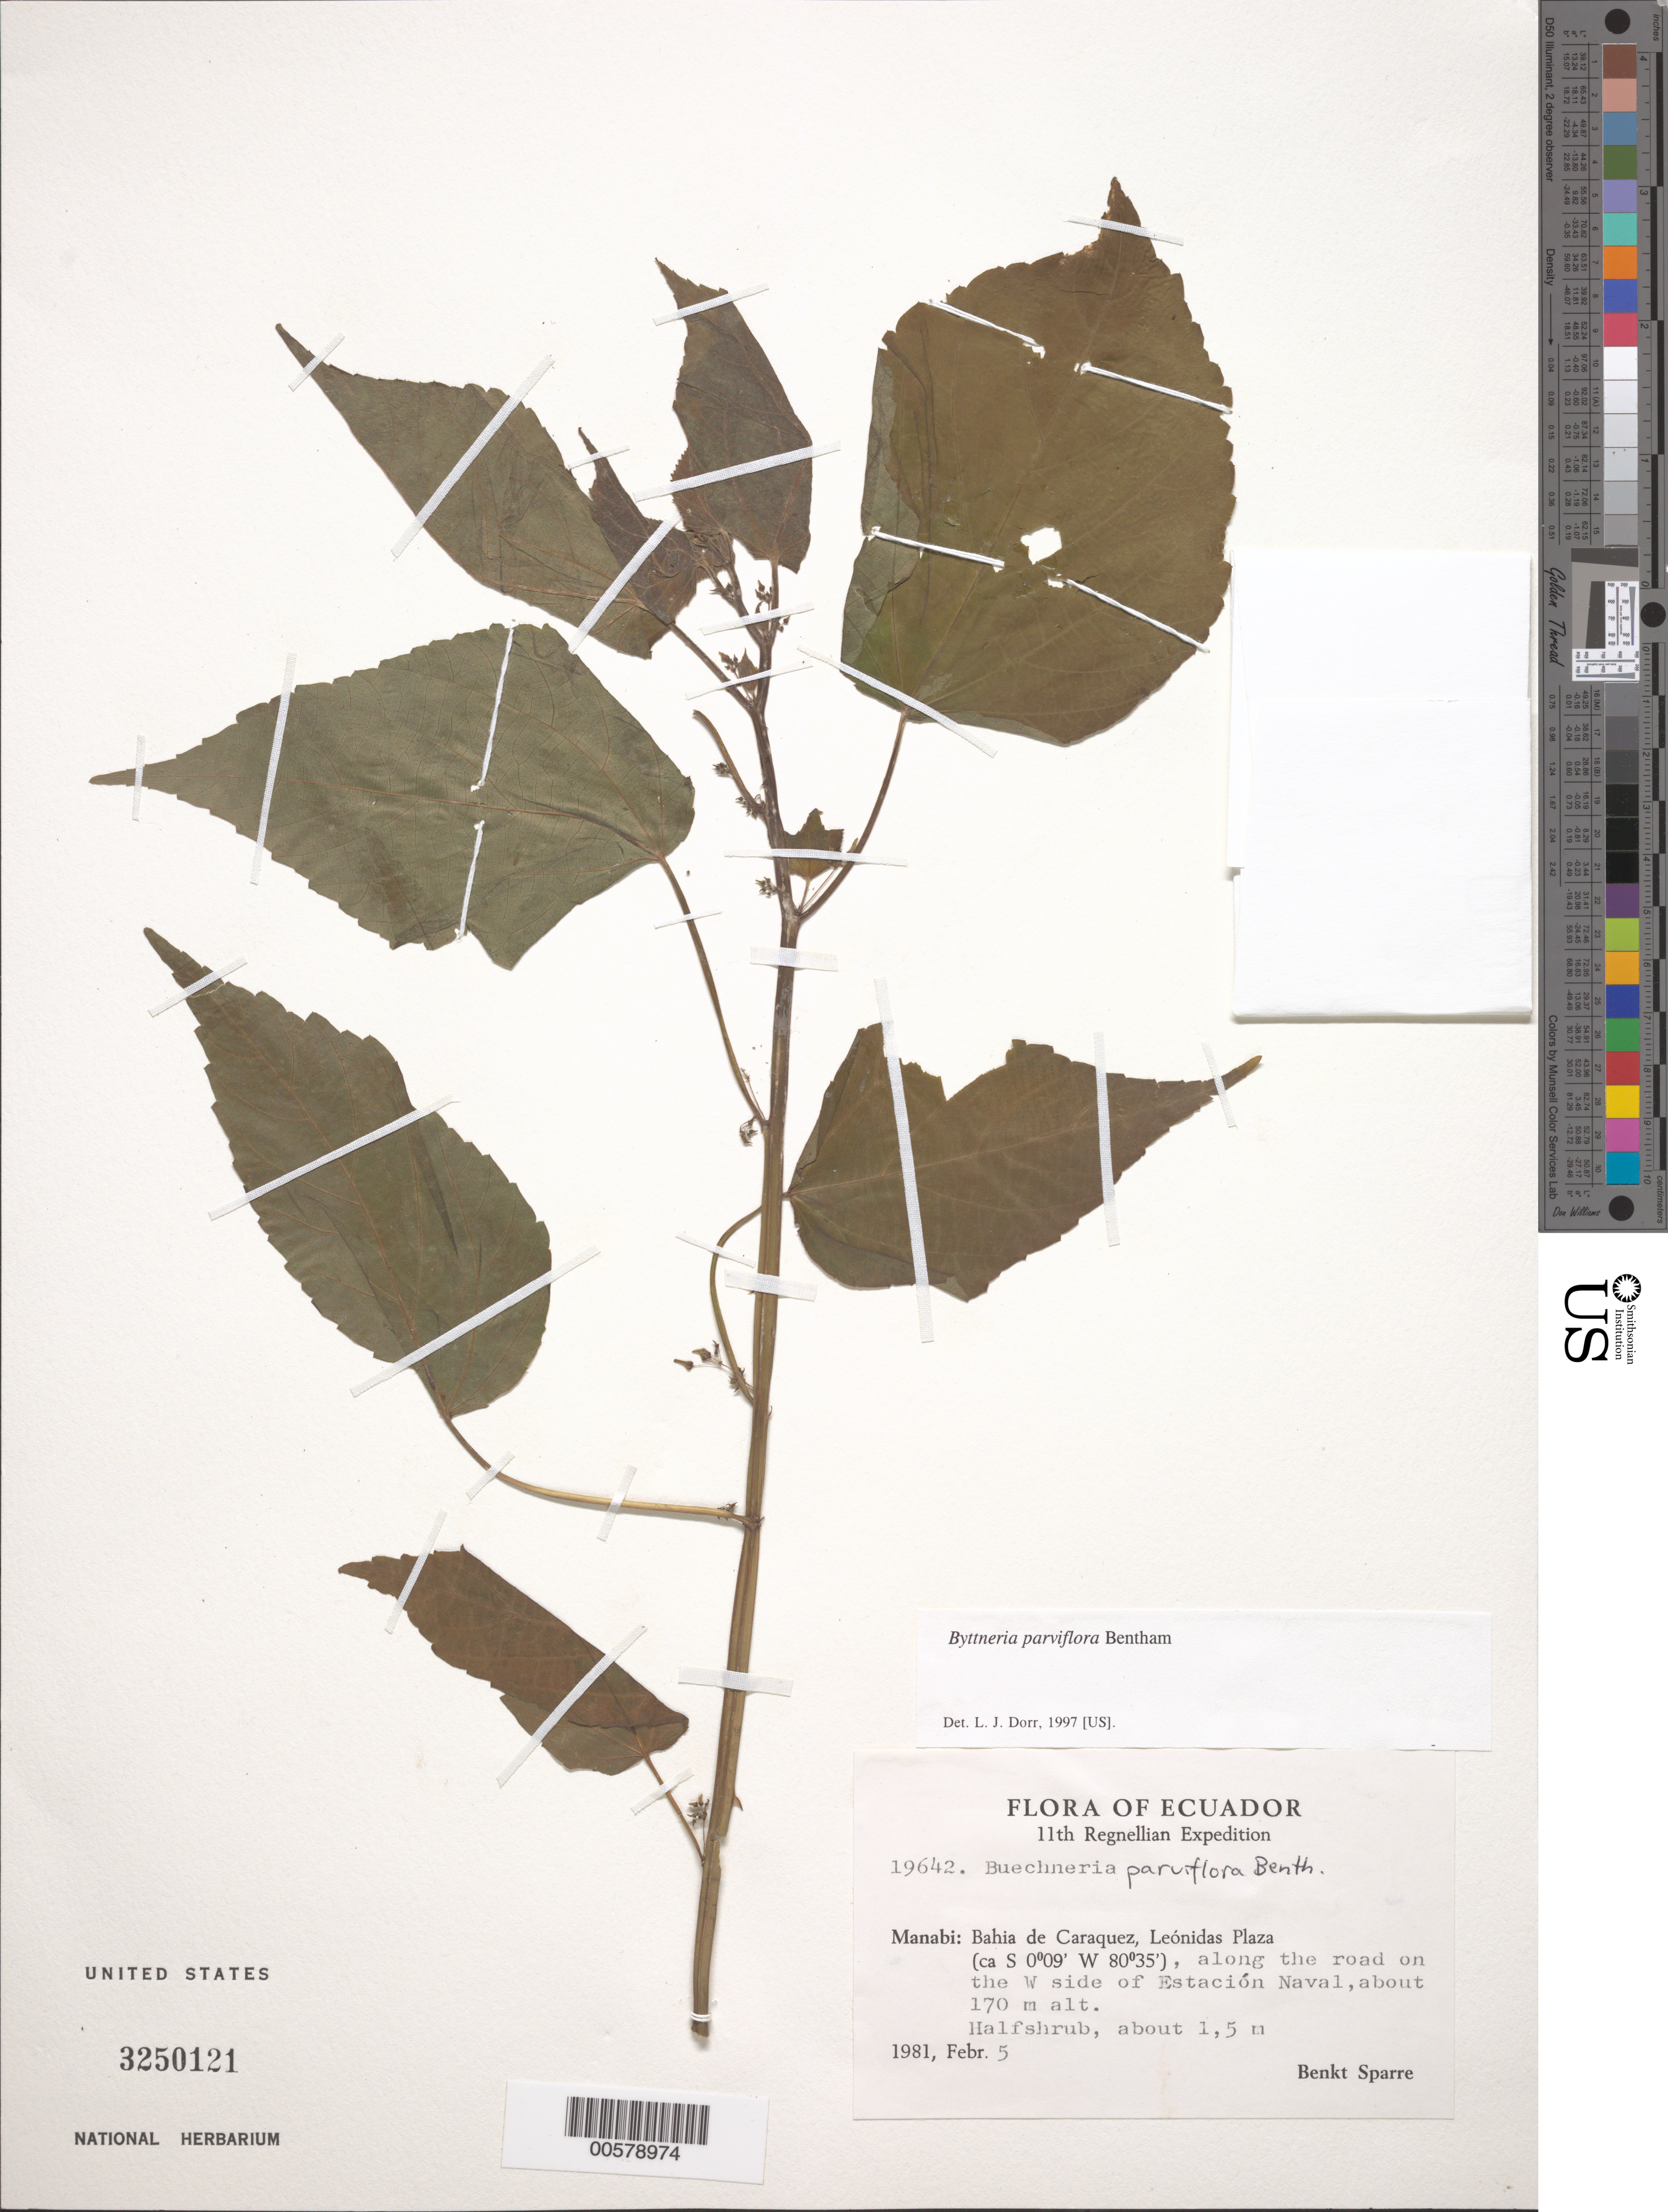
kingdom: Plantae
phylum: Tracheophyta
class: Magnoliopsida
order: Malvales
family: Malvaceae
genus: Byttneria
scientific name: Byttneria parviflora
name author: Benth.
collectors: B. Sparre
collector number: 19642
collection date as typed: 05 Feb 1981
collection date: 1981-02-05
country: Ecuador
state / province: Manabí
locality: Bahia de Caraquez, Leónidas Plaza, along the road on the W side of Estación Naval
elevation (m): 170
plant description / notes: A, NY, S, US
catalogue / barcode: US 3250121